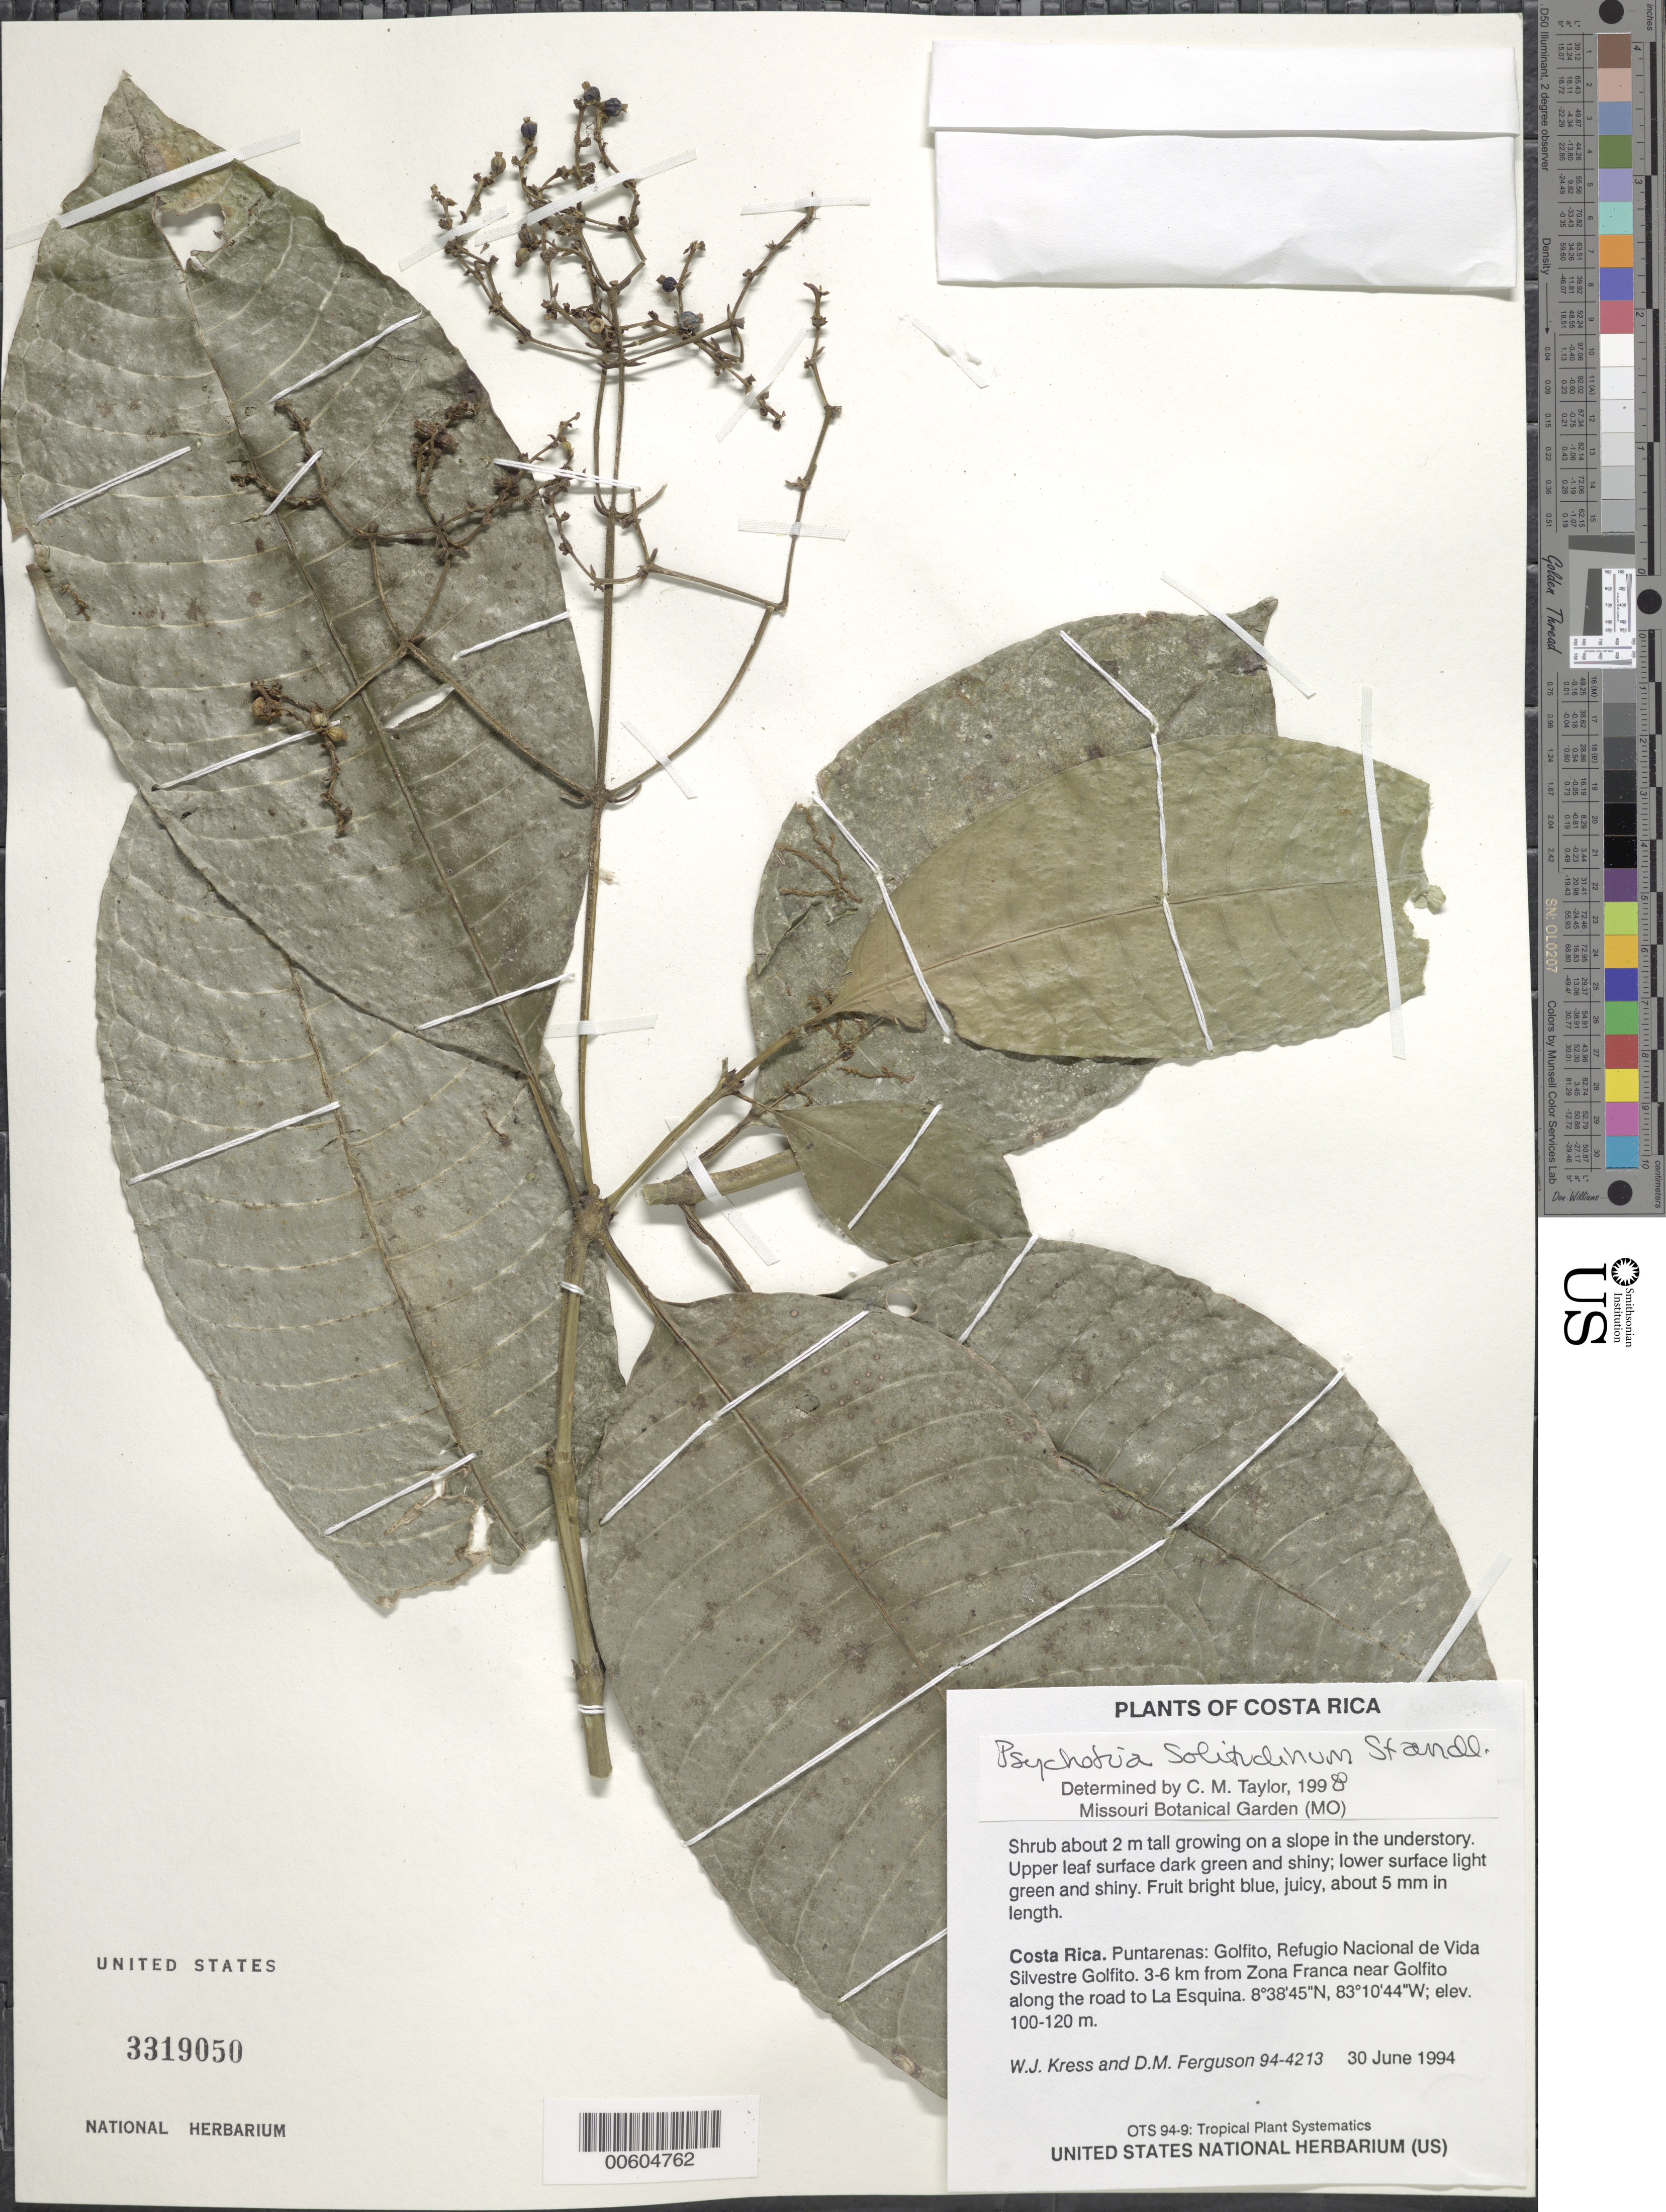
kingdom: Plantae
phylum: Tracheophyta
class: Magnoliopsida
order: Gentianales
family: Rubiaceae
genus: Psychotria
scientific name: Psychotria solitudinum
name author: Standl.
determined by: Taylor, Charlotte M.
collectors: W. J. Kress & D. M. Ferguson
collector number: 94-4213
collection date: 1994-06-30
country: Costa Rica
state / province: Puntarenas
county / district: Golfito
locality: Refugio Nacional de Vida Silvesre Golfito. 3-6 km from Zona Franca near Golfito along the road to La Esquina.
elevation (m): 100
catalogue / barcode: US 3319050